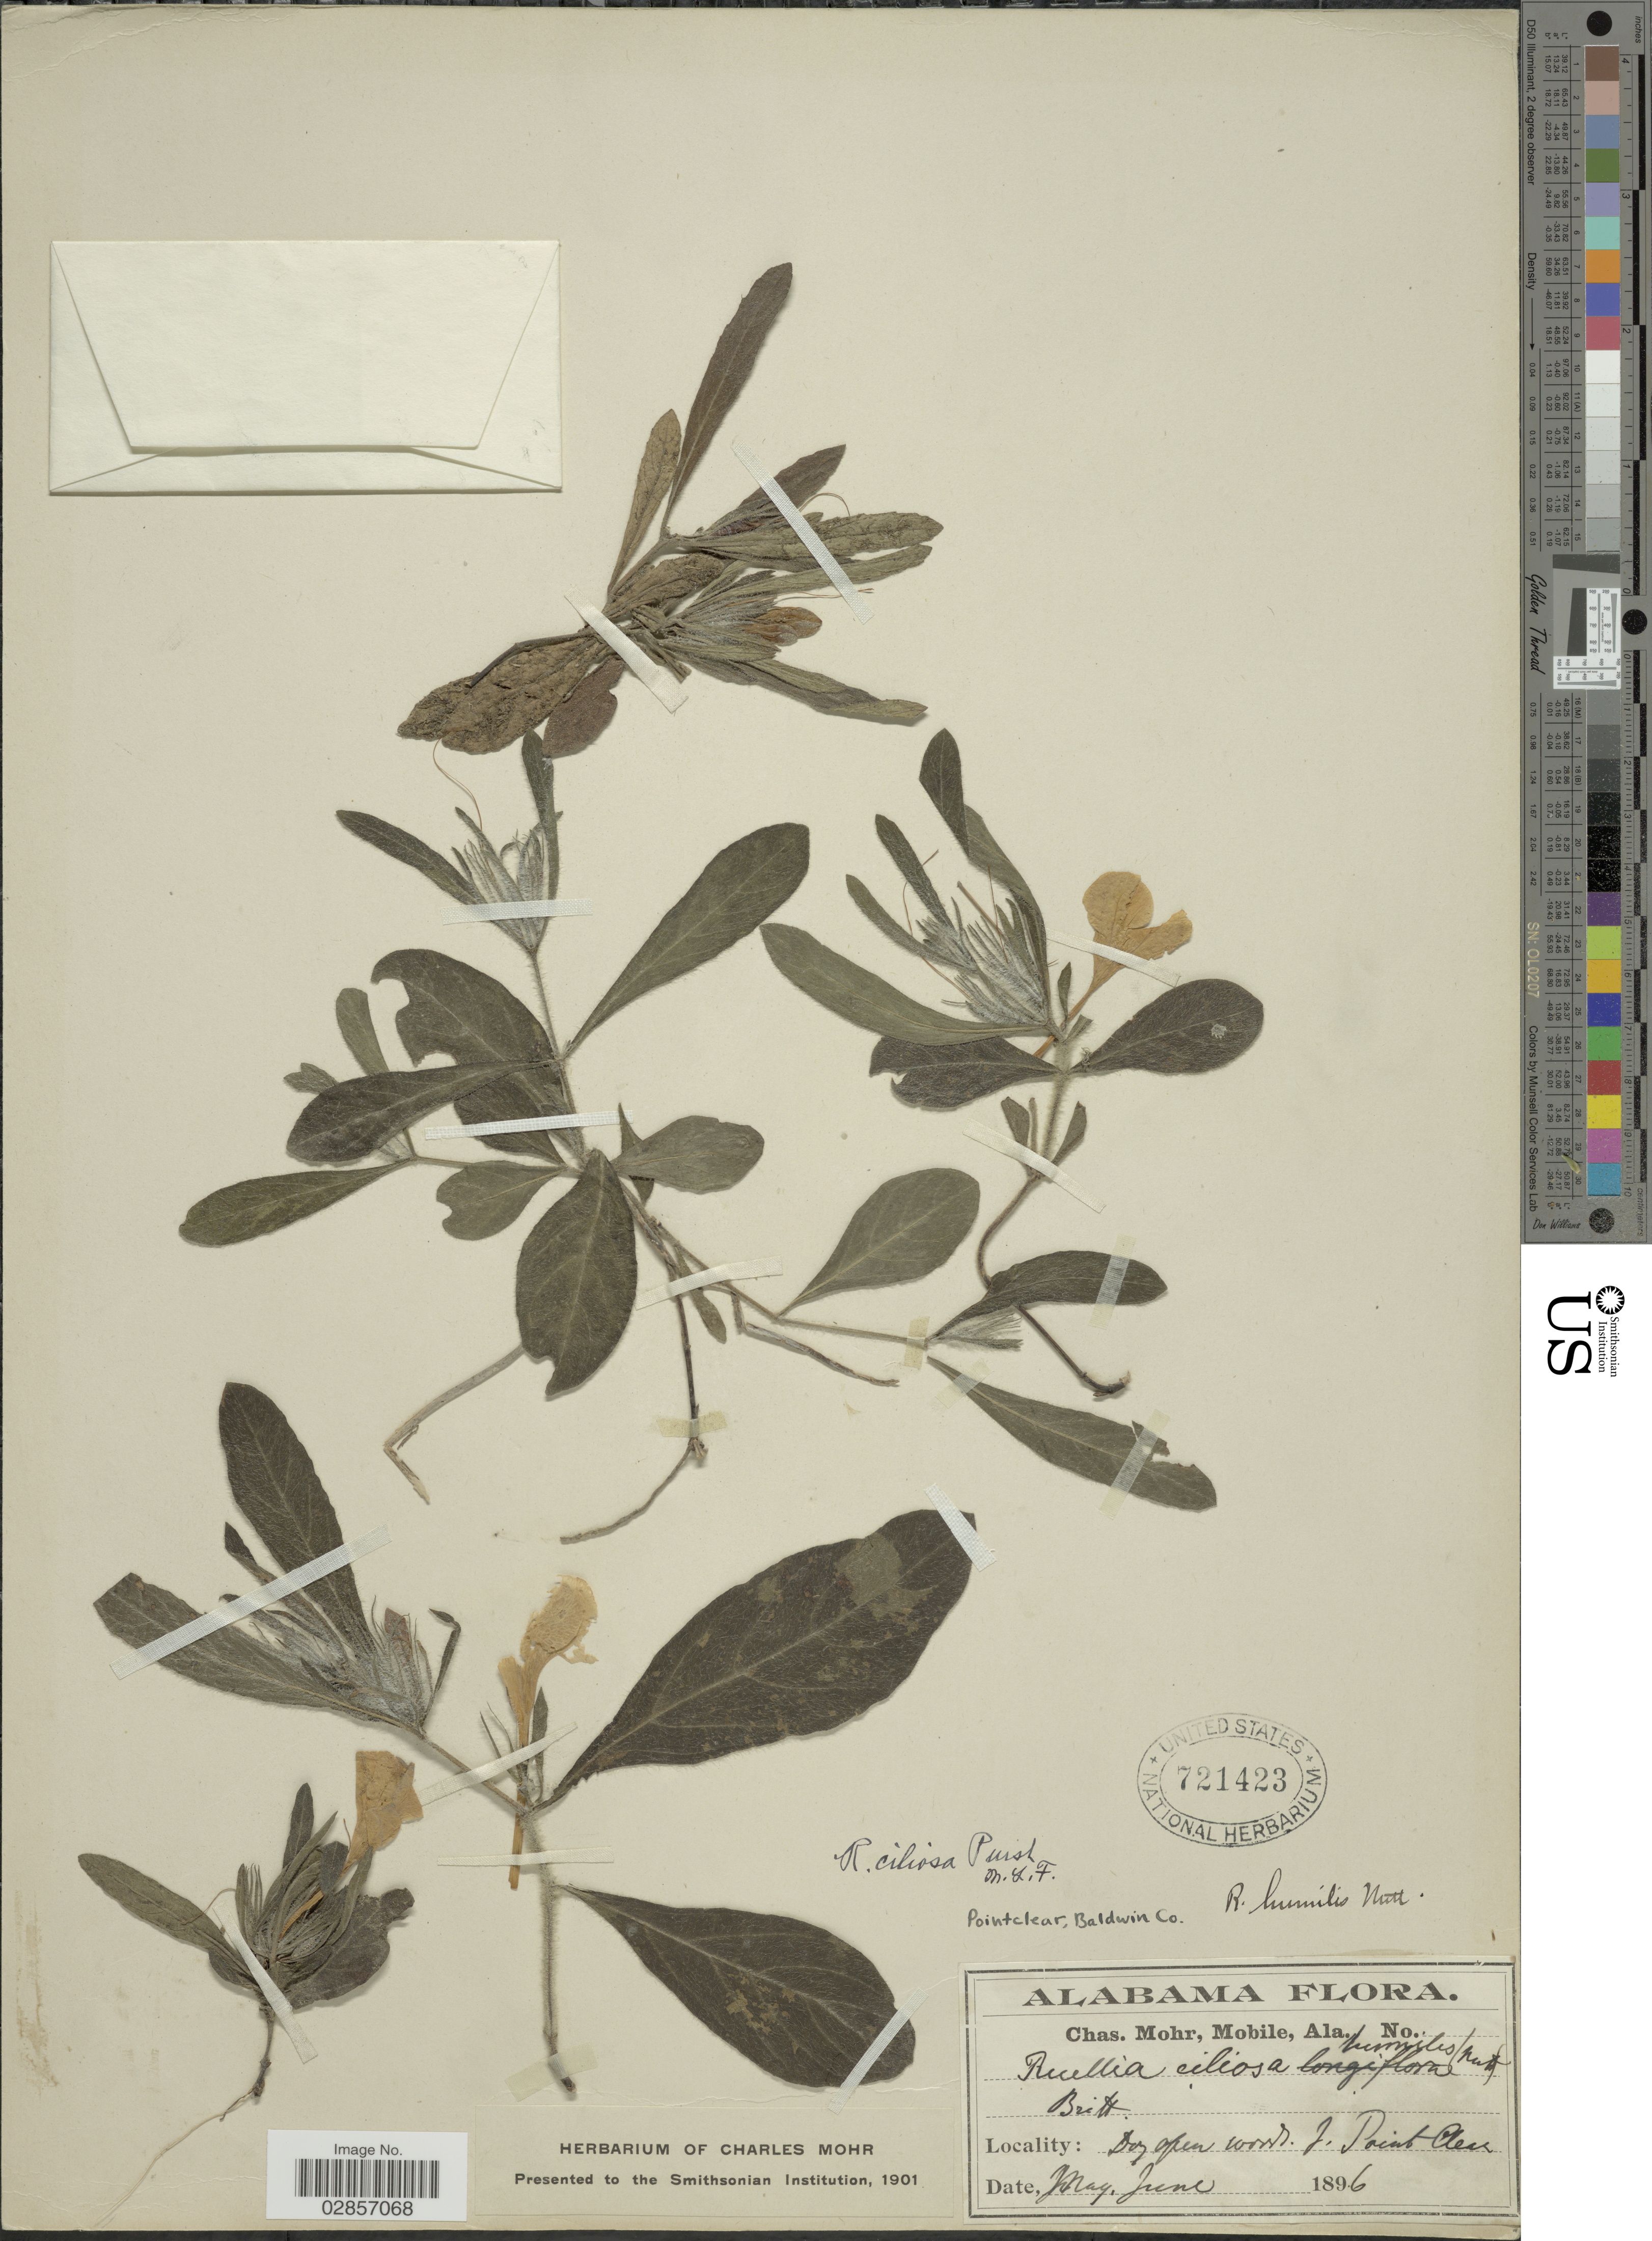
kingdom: Plantae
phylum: Tracheophyta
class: Magnoliopsida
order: Lamiales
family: Acanthaceae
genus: Ruellia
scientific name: Ruellia ciliosa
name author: Pursh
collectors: Mohr, C. T. (herbarium)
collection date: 1896-05/1896-06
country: United States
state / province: Alabama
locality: Mobile. Dry open woods. J. Point Clear. Pointclear, Baldwin Co.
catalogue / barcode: US 721423